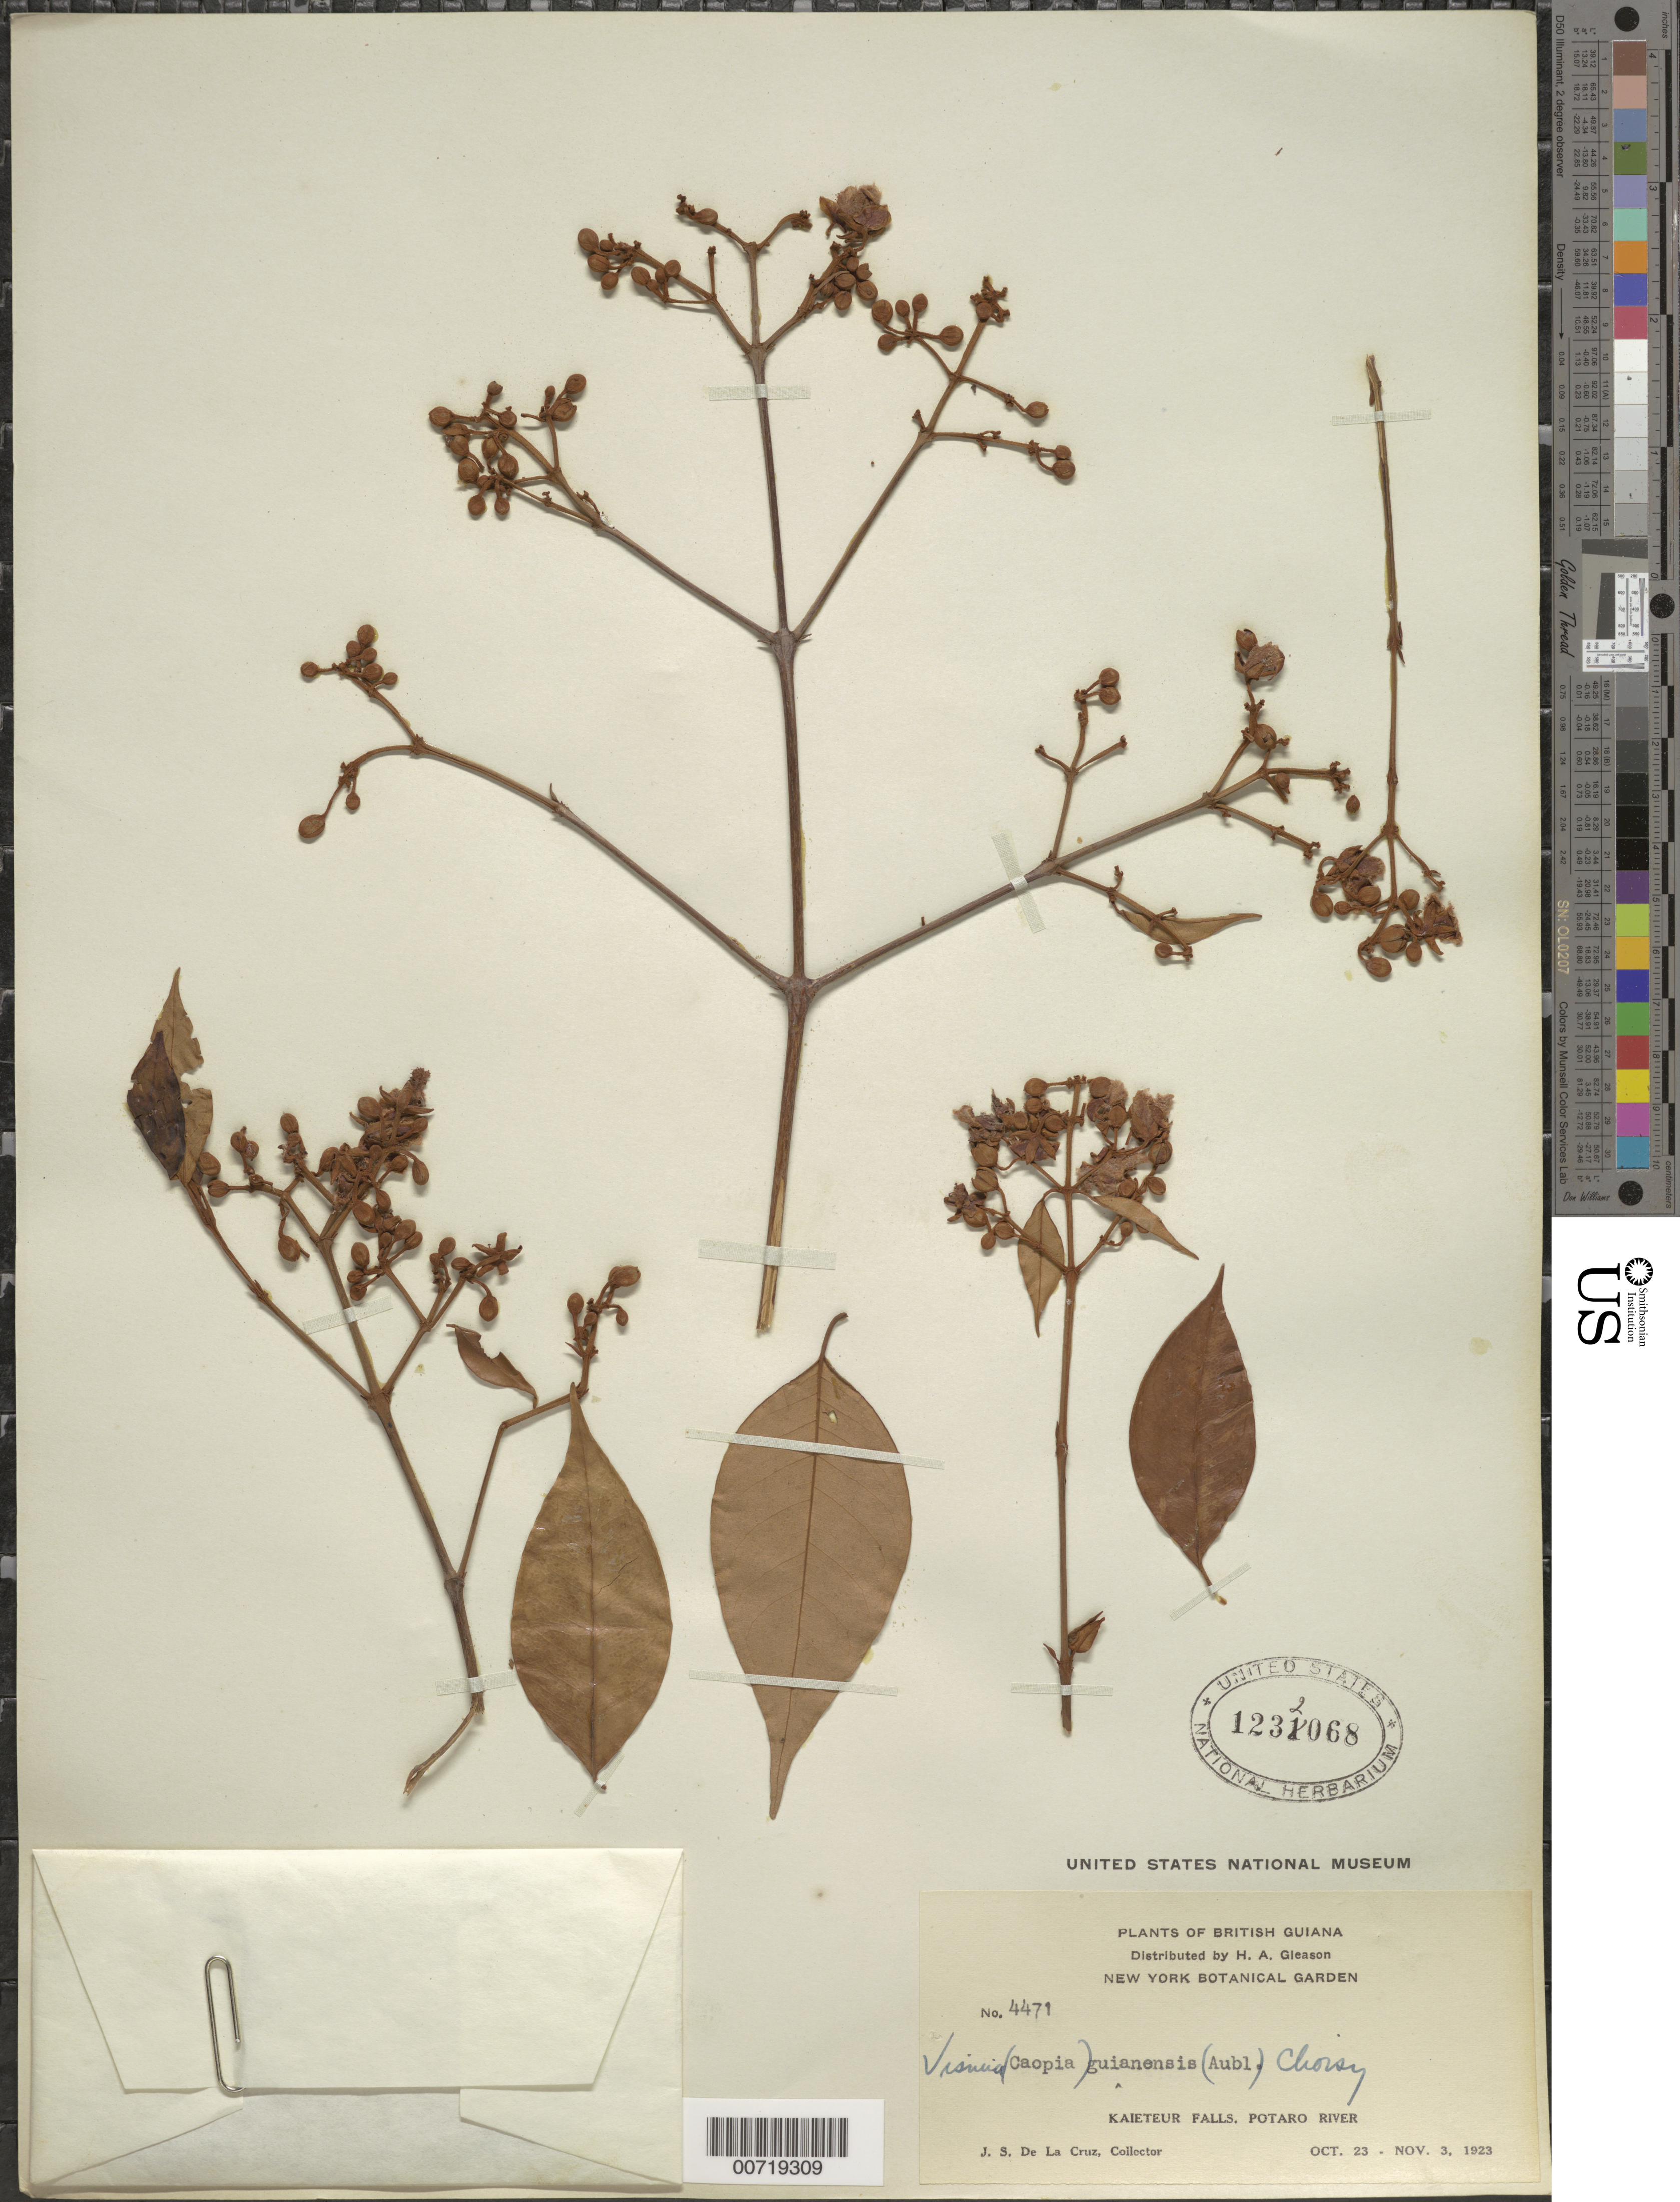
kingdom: Plantae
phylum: Tracheophyta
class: Magnoliopsida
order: Malpighiales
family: Hypericaceae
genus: Vismia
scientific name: Vismia guianensis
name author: (Aubl.) Pers.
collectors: J. S. de la Cruz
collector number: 4471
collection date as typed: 23-Oct-23 to 3-Nov-23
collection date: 1923-10-23/1923-11-03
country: Guyana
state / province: Potaro-Siparuni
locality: Kaieteur Falls, Potaro R.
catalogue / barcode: US 1232068